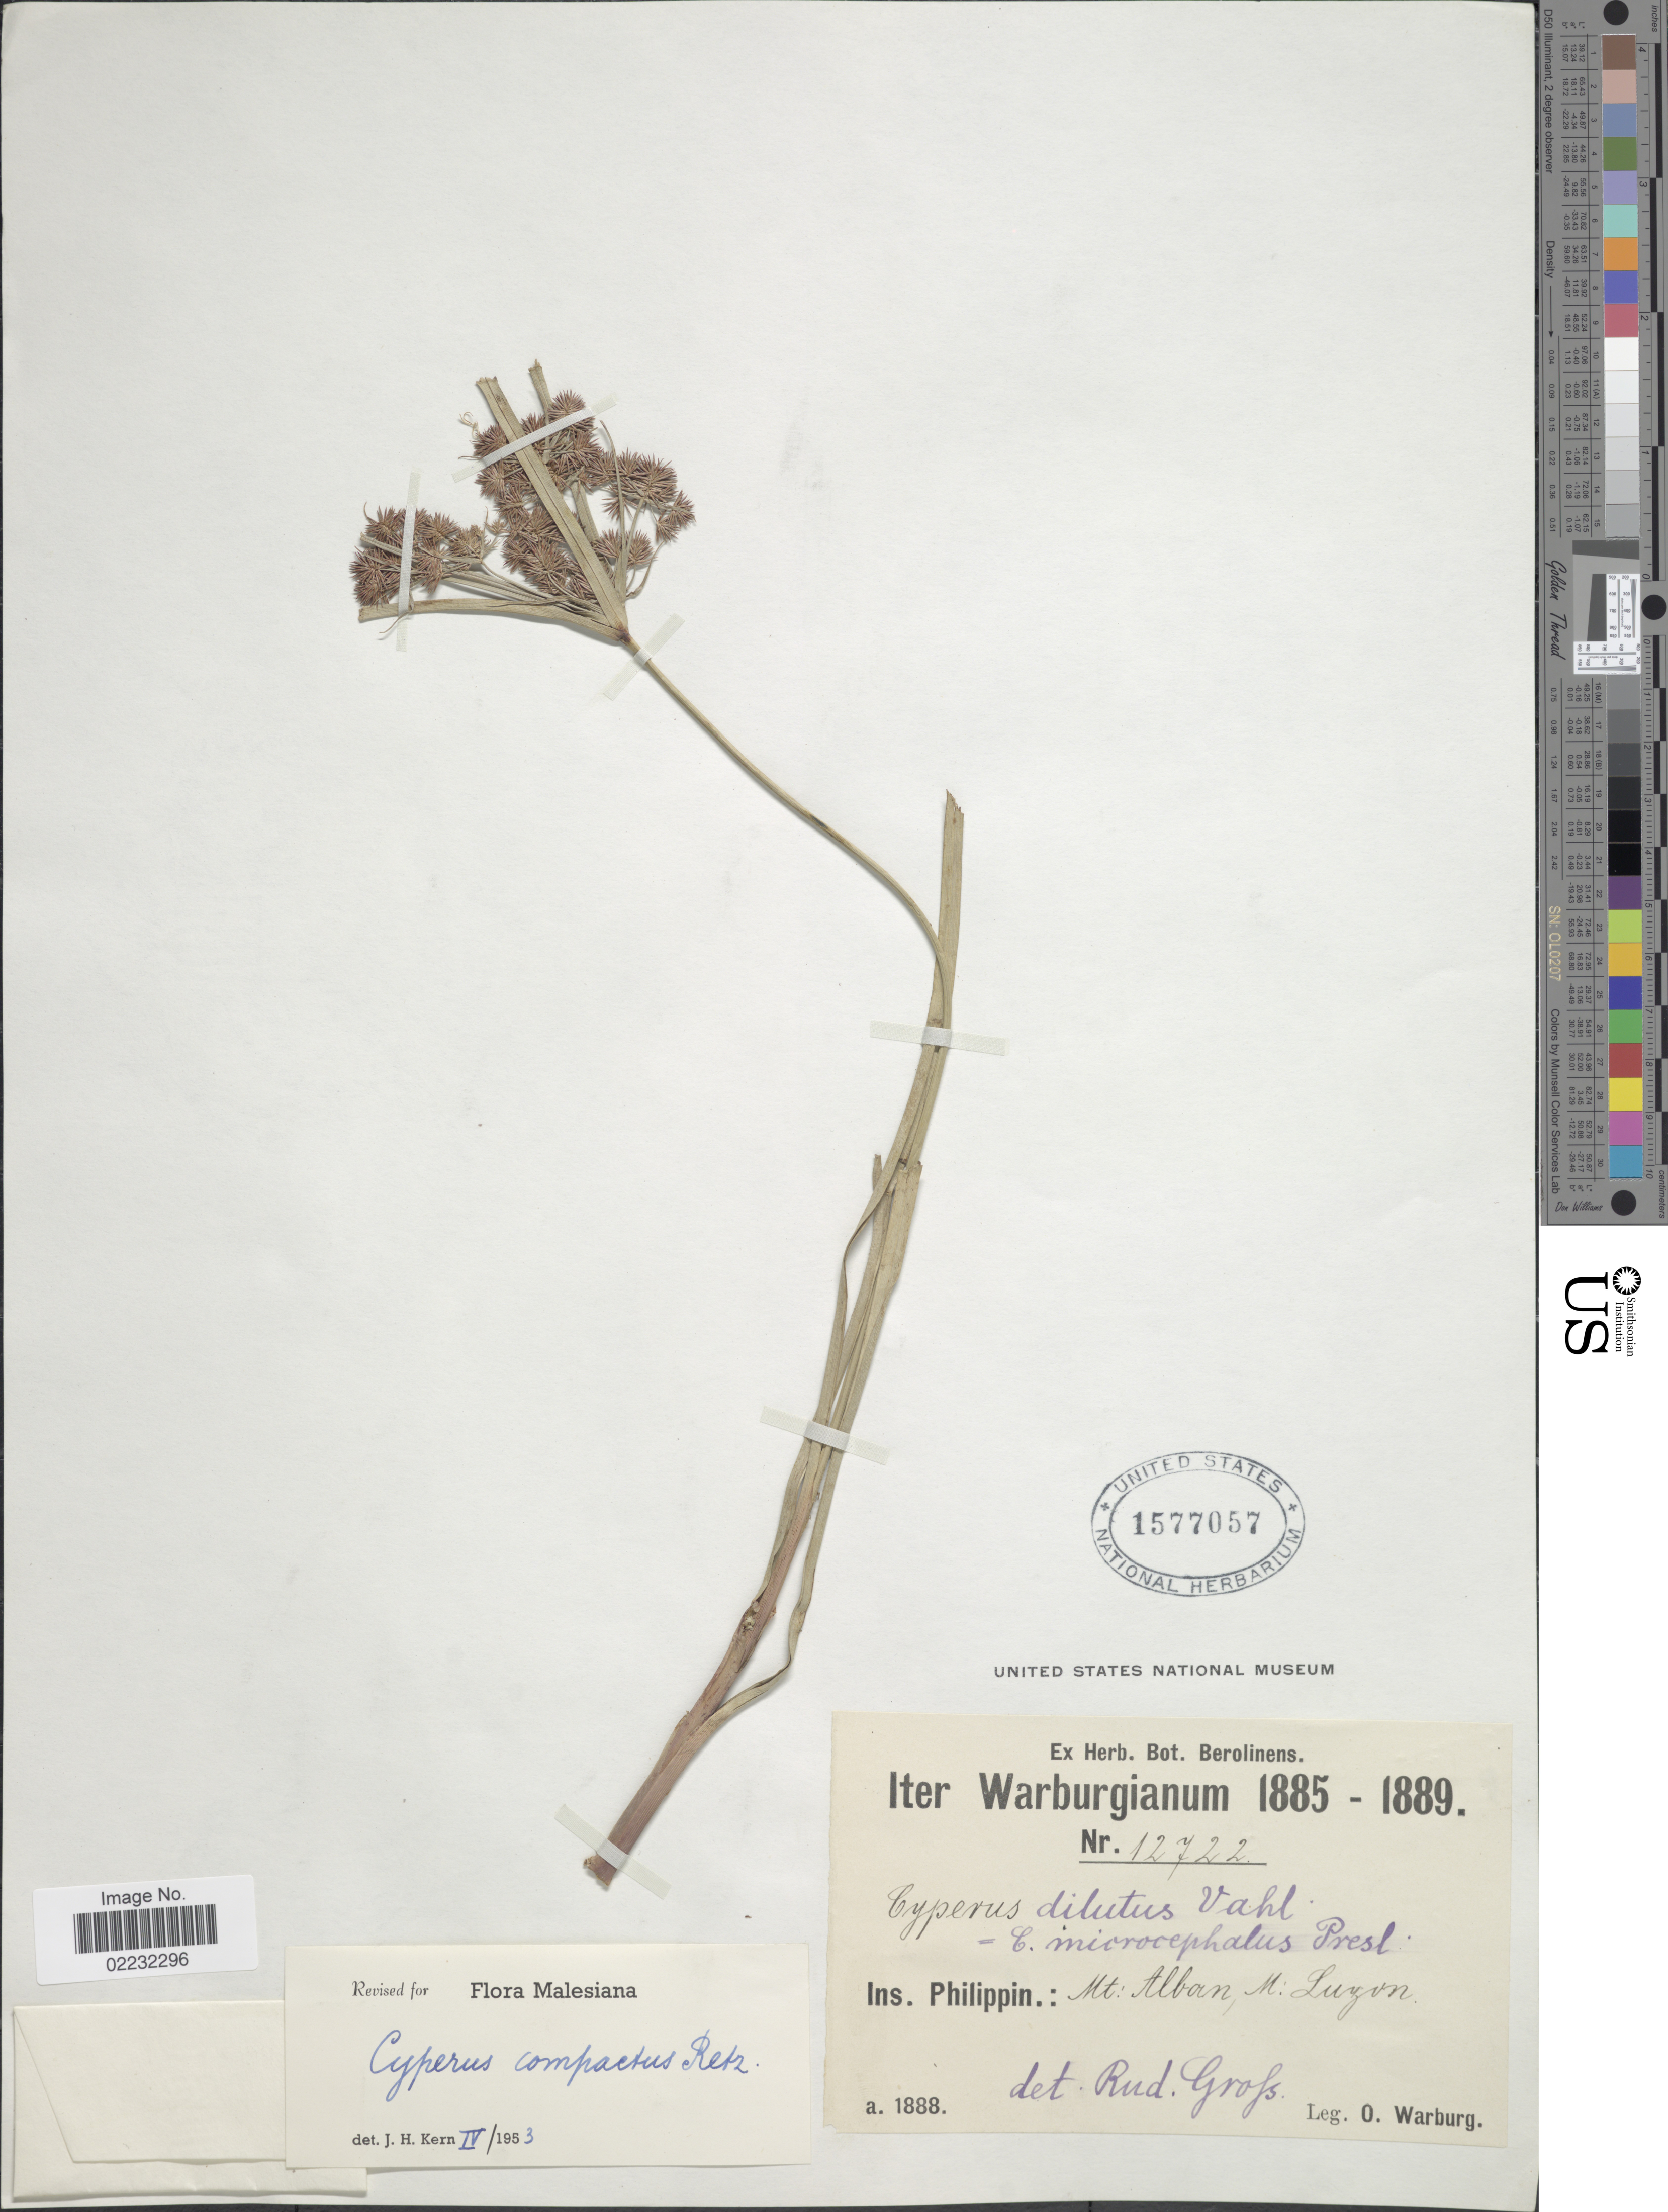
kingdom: Plantae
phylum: Tracheophyta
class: Liliopsida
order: Poales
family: Cyperaceae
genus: Cyperus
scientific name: Cyperus compactus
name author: Retz.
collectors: O. Warburg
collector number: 12722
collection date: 1885/1889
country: Philippines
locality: Mt. Alban, M. Luzon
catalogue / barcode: US 1577057